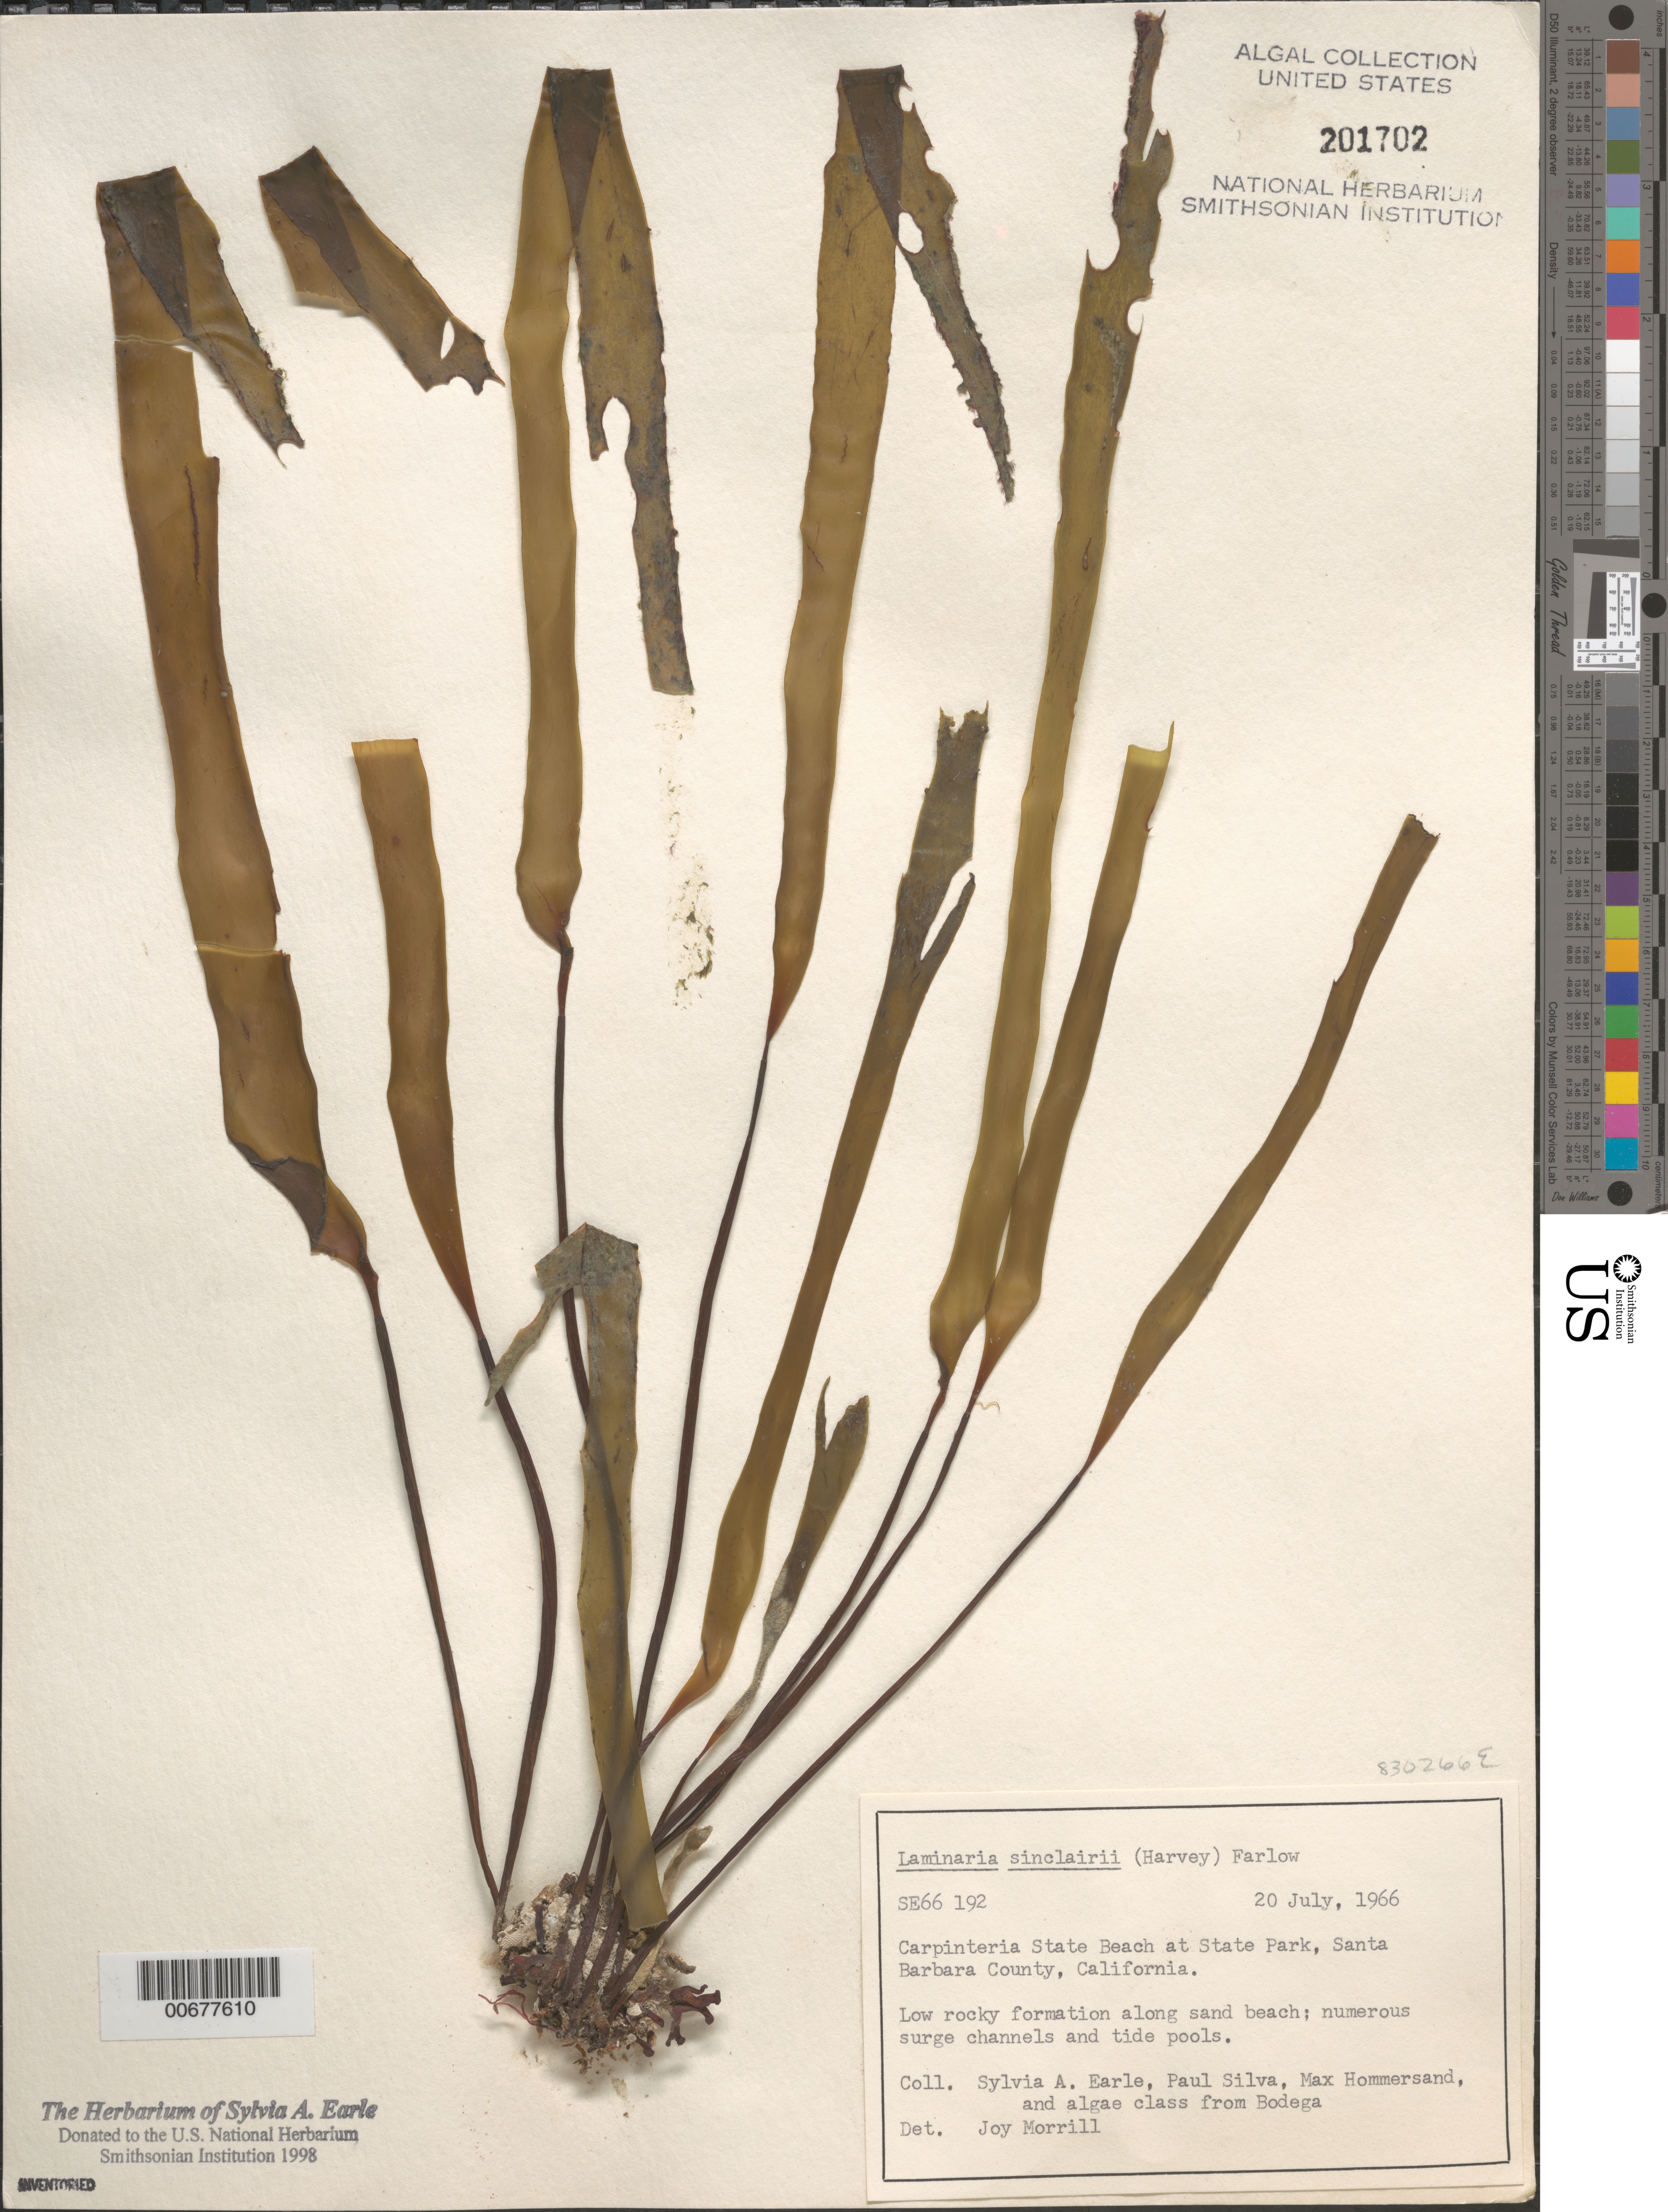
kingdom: Chromista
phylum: Ochrophyta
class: Phaeophyceae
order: Laminariales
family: Laminariaceae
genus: Laminaria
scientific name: Laminaria sinclairii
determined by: Morrill, J.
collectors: S. A. Earle, P. C. Silva, M. H. Hommersand & Bodega Algae Class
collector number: SE 66192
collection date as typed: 20 Jul 1966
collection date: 1966-07-20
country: United States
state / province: California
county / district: Santa Barbara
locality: Carpinteria State Beach, State Park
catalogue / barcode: US 201702